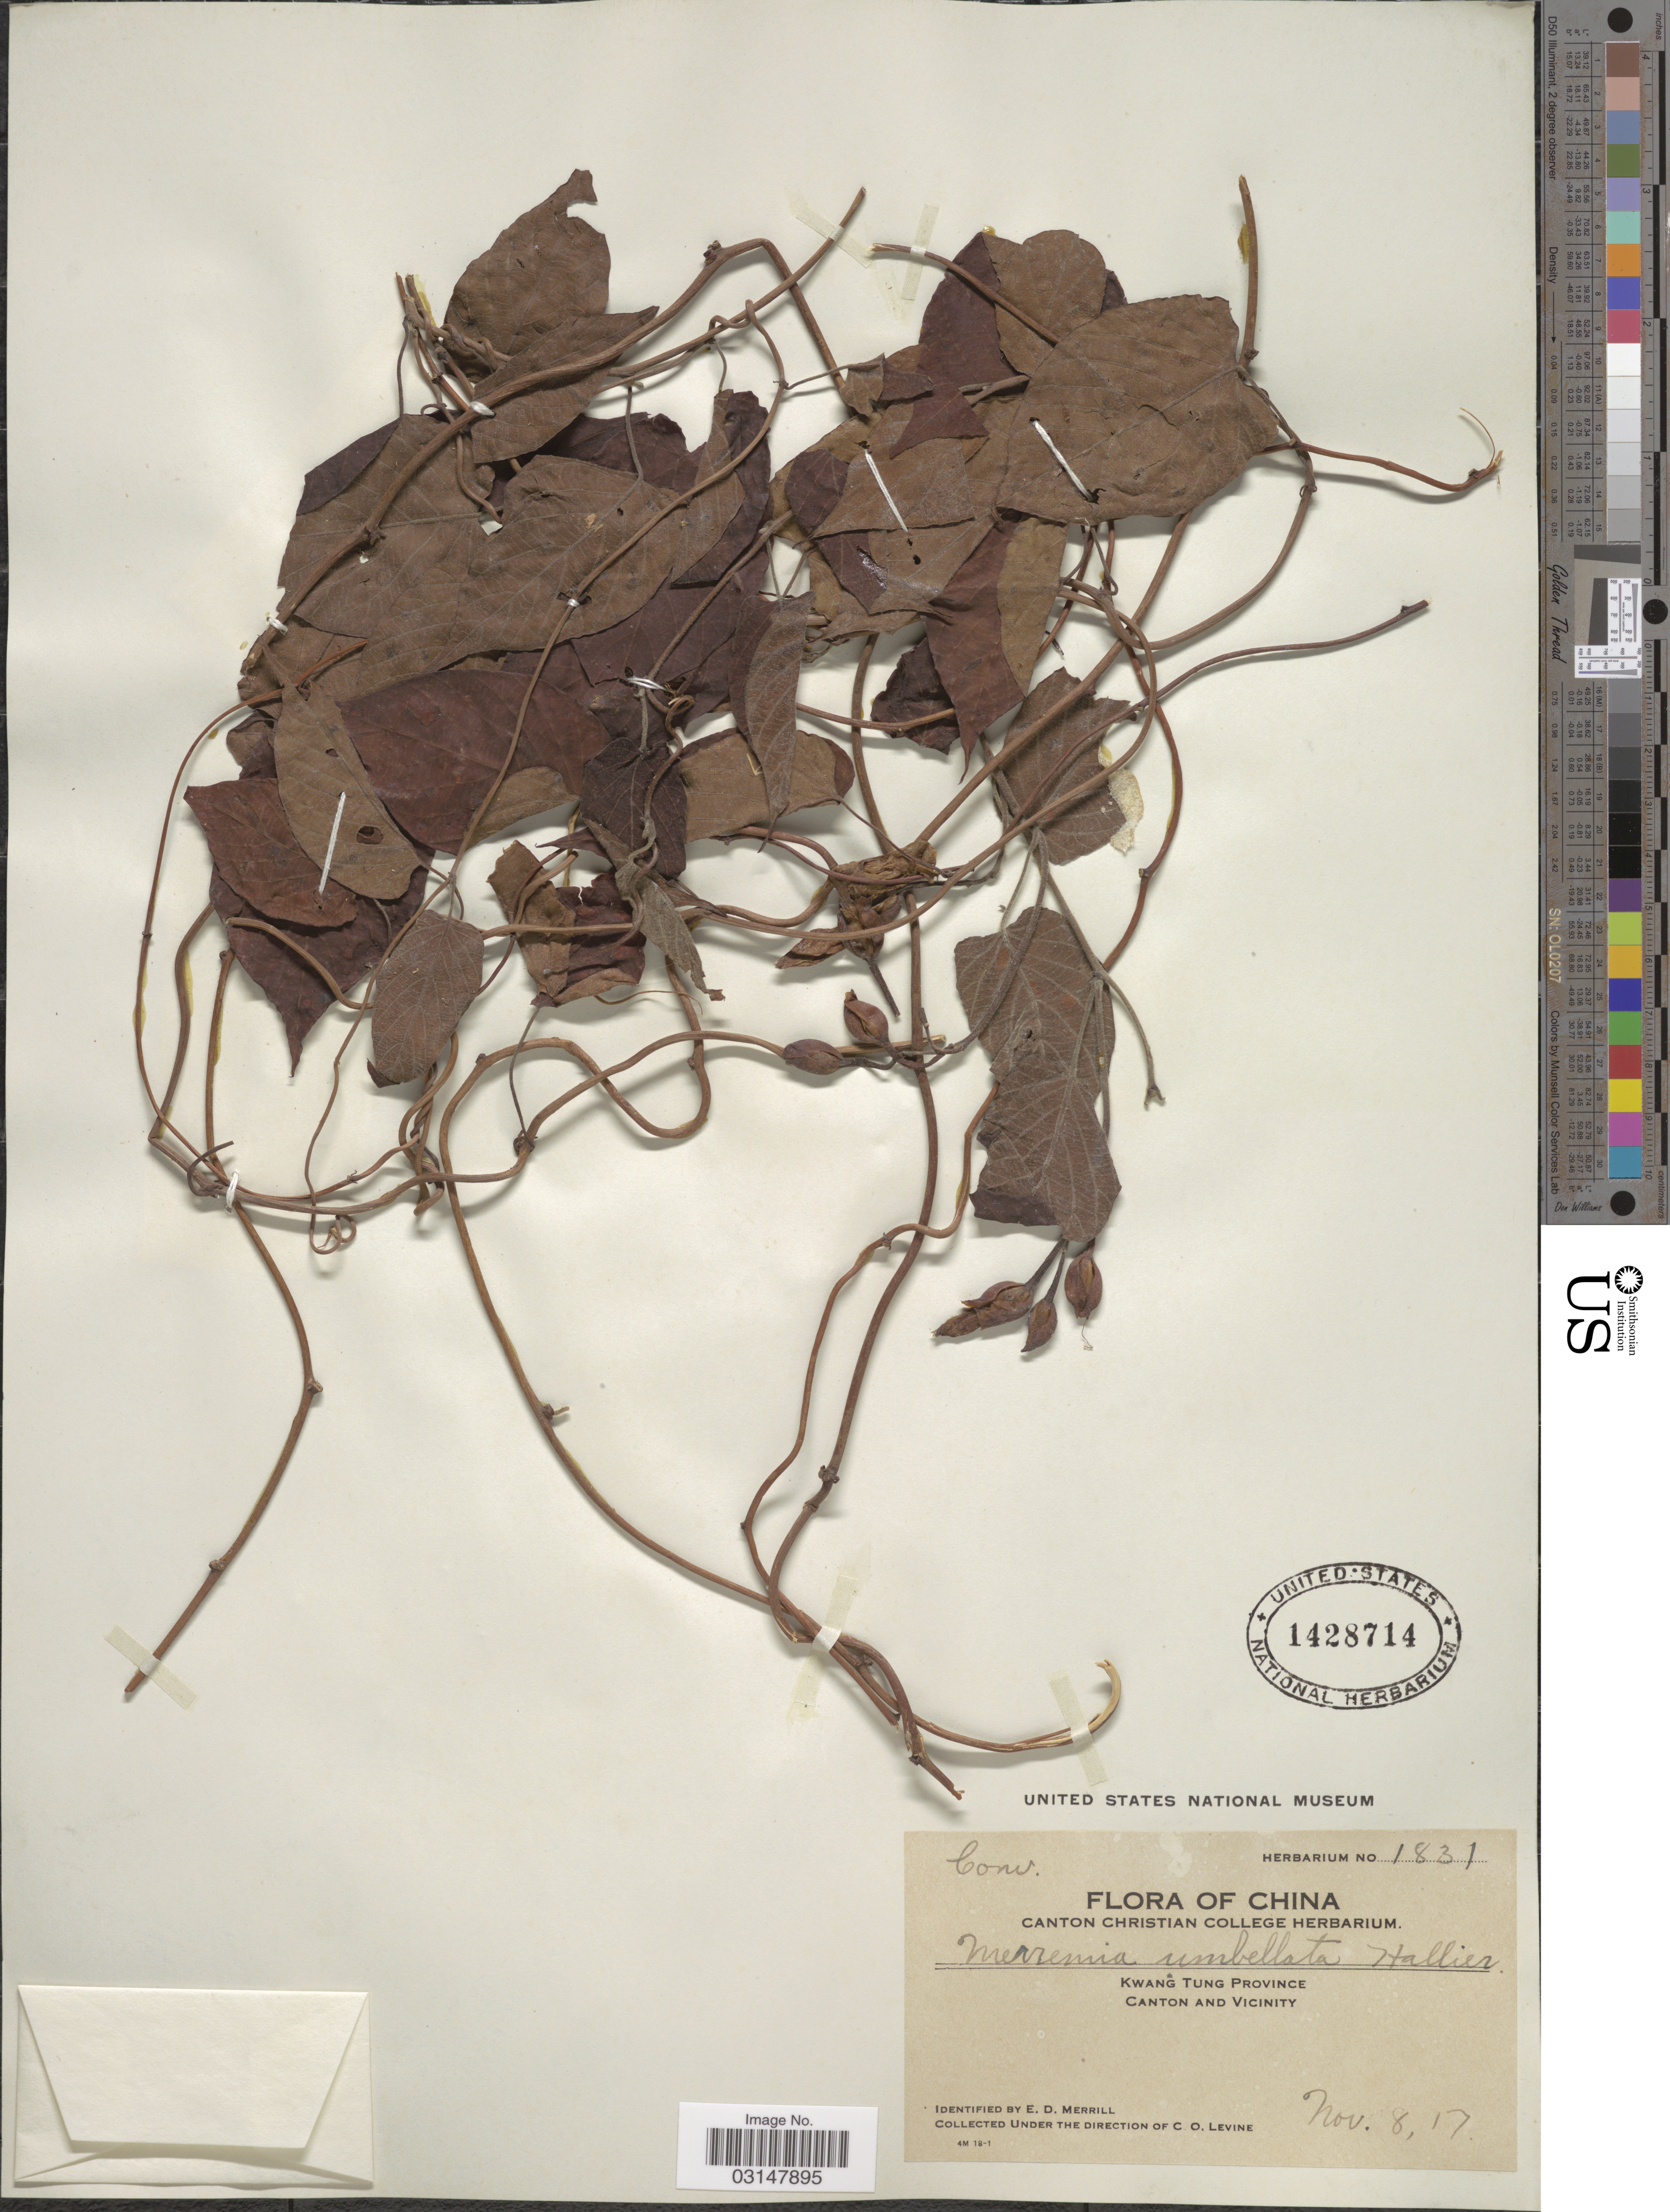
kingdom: Plantae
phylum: Tracheophyta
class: Magnoliopsida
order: Solanales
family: Convolvulaceae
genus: Camonea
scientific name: Camonea pilosa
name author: (Houtt.) A. R. Simões & Staples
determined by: Strong, Mark T., (BOT), Smithsonian Institution - National Museum of Natural History (UNITED STATES)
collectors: C. O. Levine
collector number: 1831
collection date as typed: Transcribed d/m/y: 8/11/17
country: China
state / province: Guangdong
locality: Kwang Tung Province. Canton and Vicinity.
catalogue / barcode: US 1428714